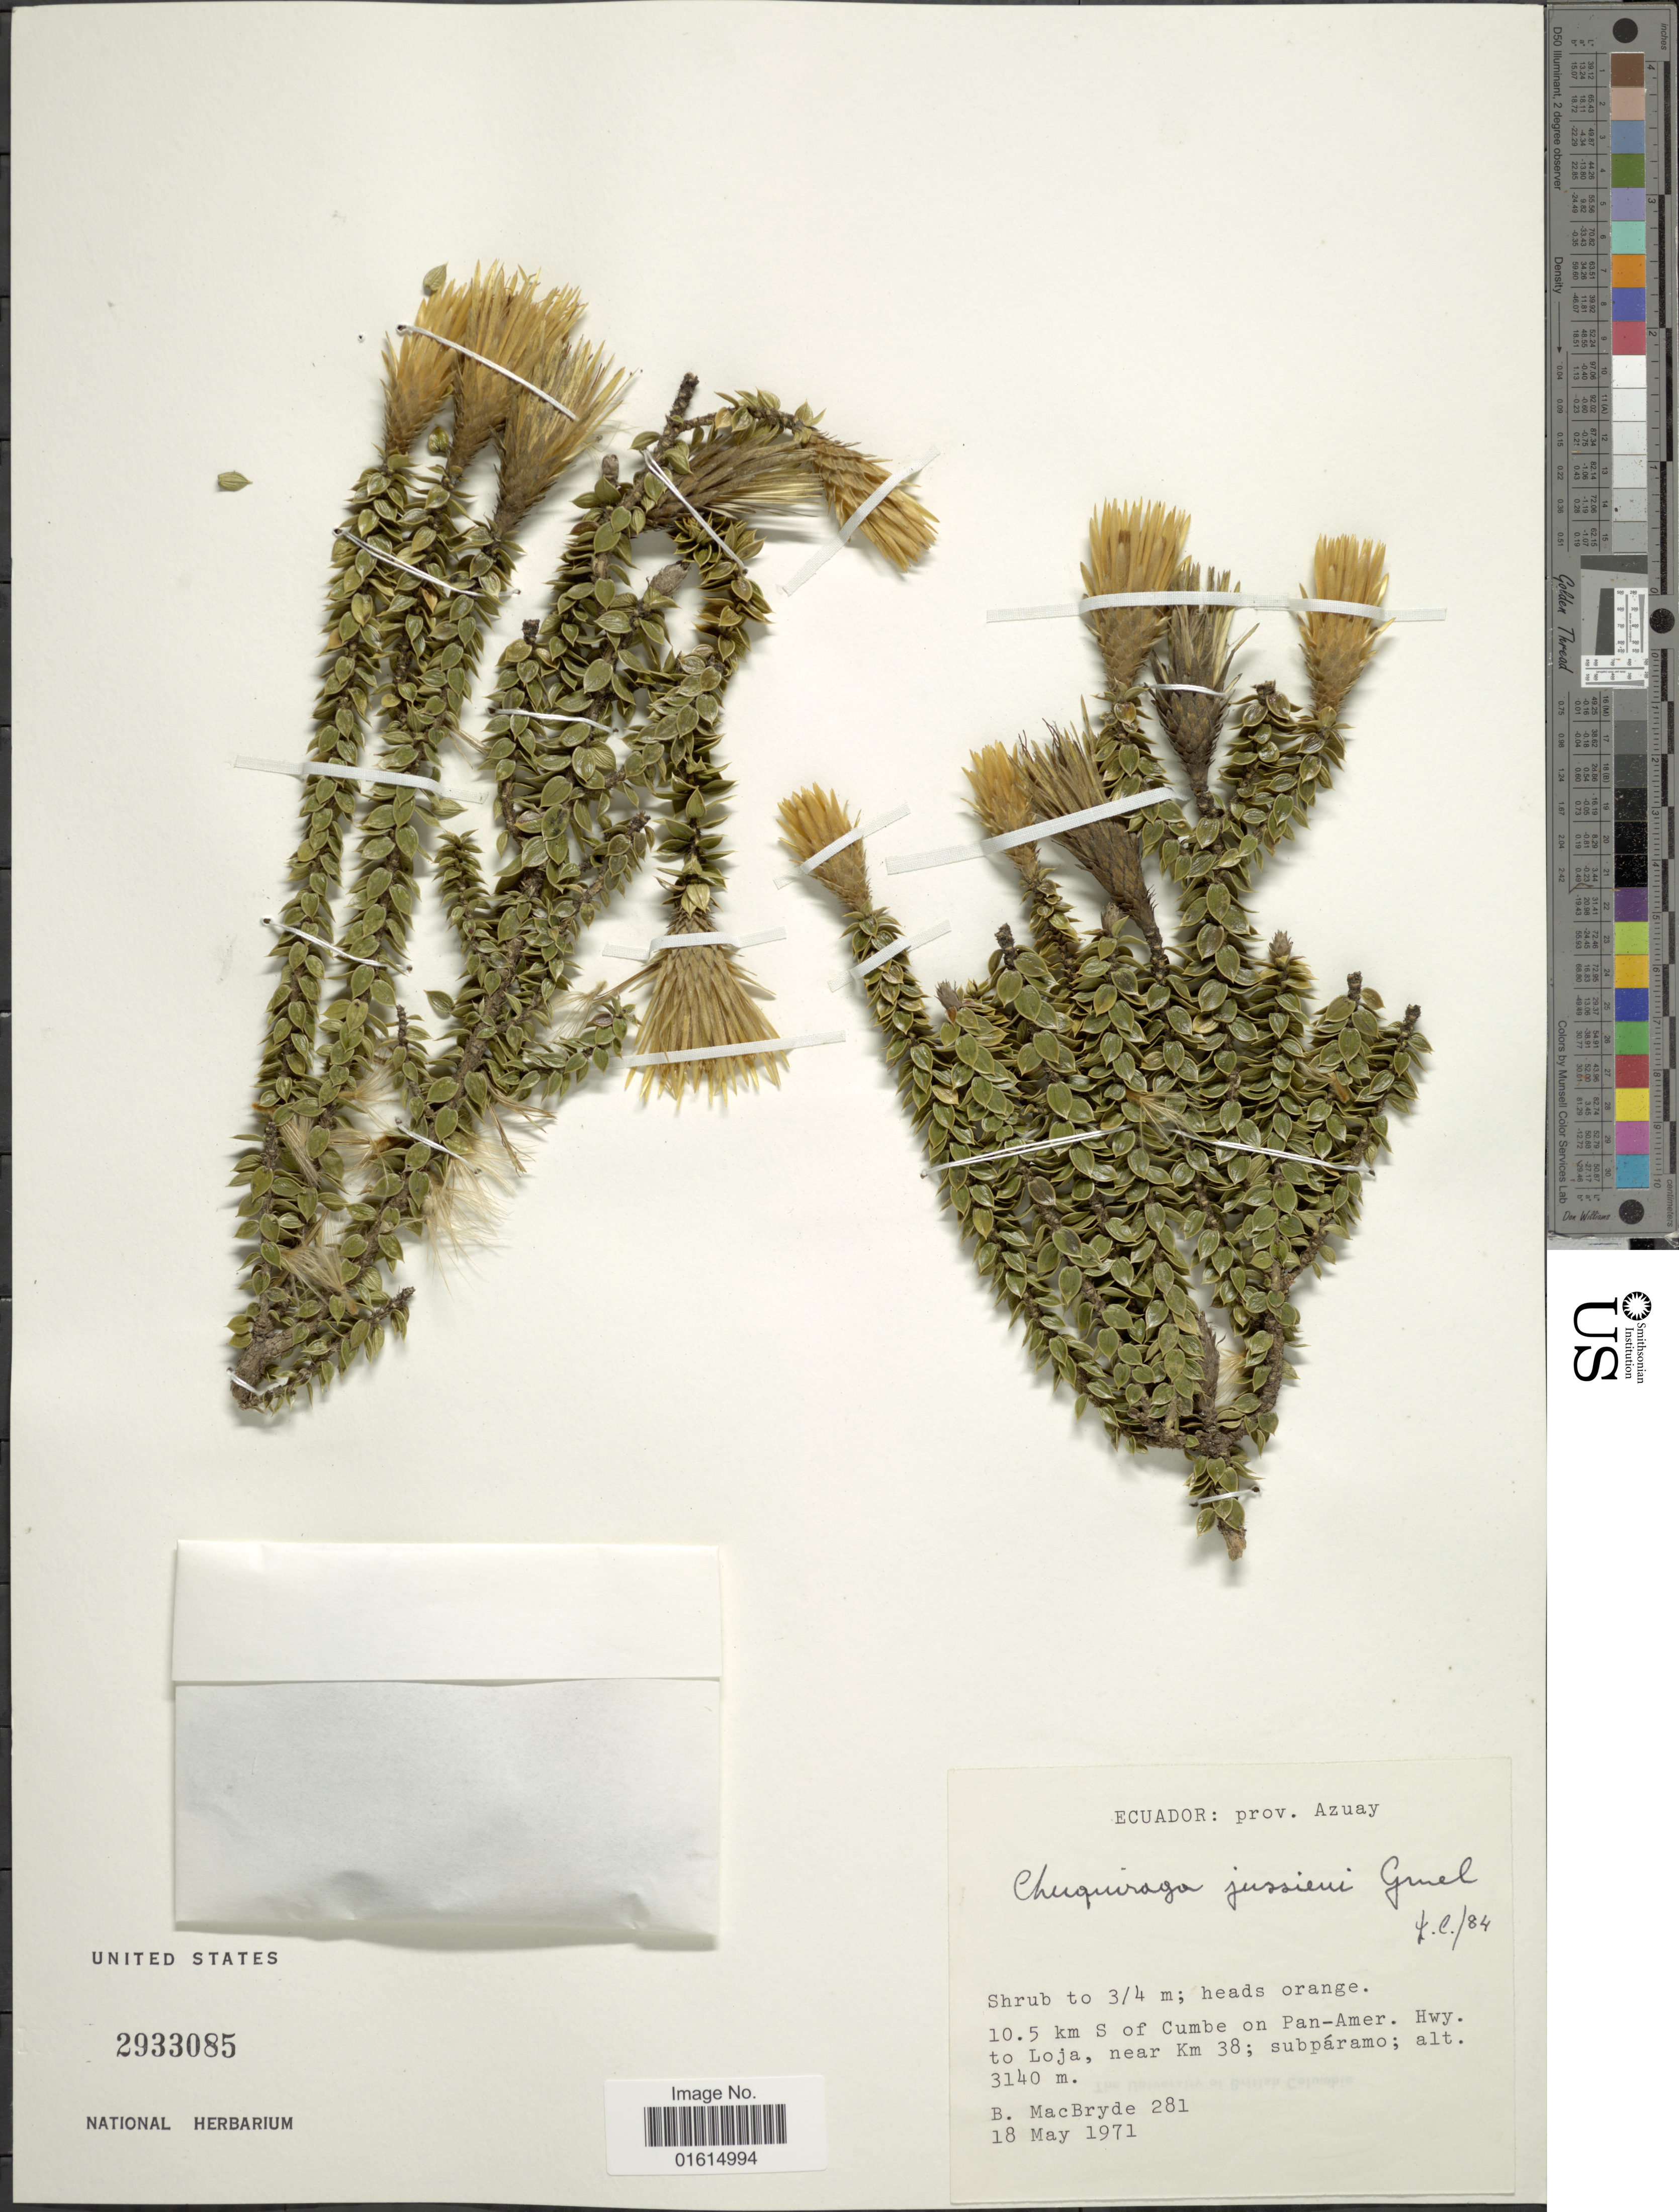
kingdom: Plantae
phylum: Tracheophyta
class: Magnoliopsida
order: Asterales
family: Asteraceae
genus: Chuquiraga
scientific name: Chuquiraga jussieui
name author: J.F. Gmel.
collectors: B. MacBryde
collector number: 281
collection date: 1971-05-18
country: Ecuador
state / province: Azuay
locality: Prov. Azuay, 10.5 km S of Cumbe on Pan-Amer. Hwy. to Loja, near Km 38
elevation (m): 3140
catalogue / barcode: US 2933085